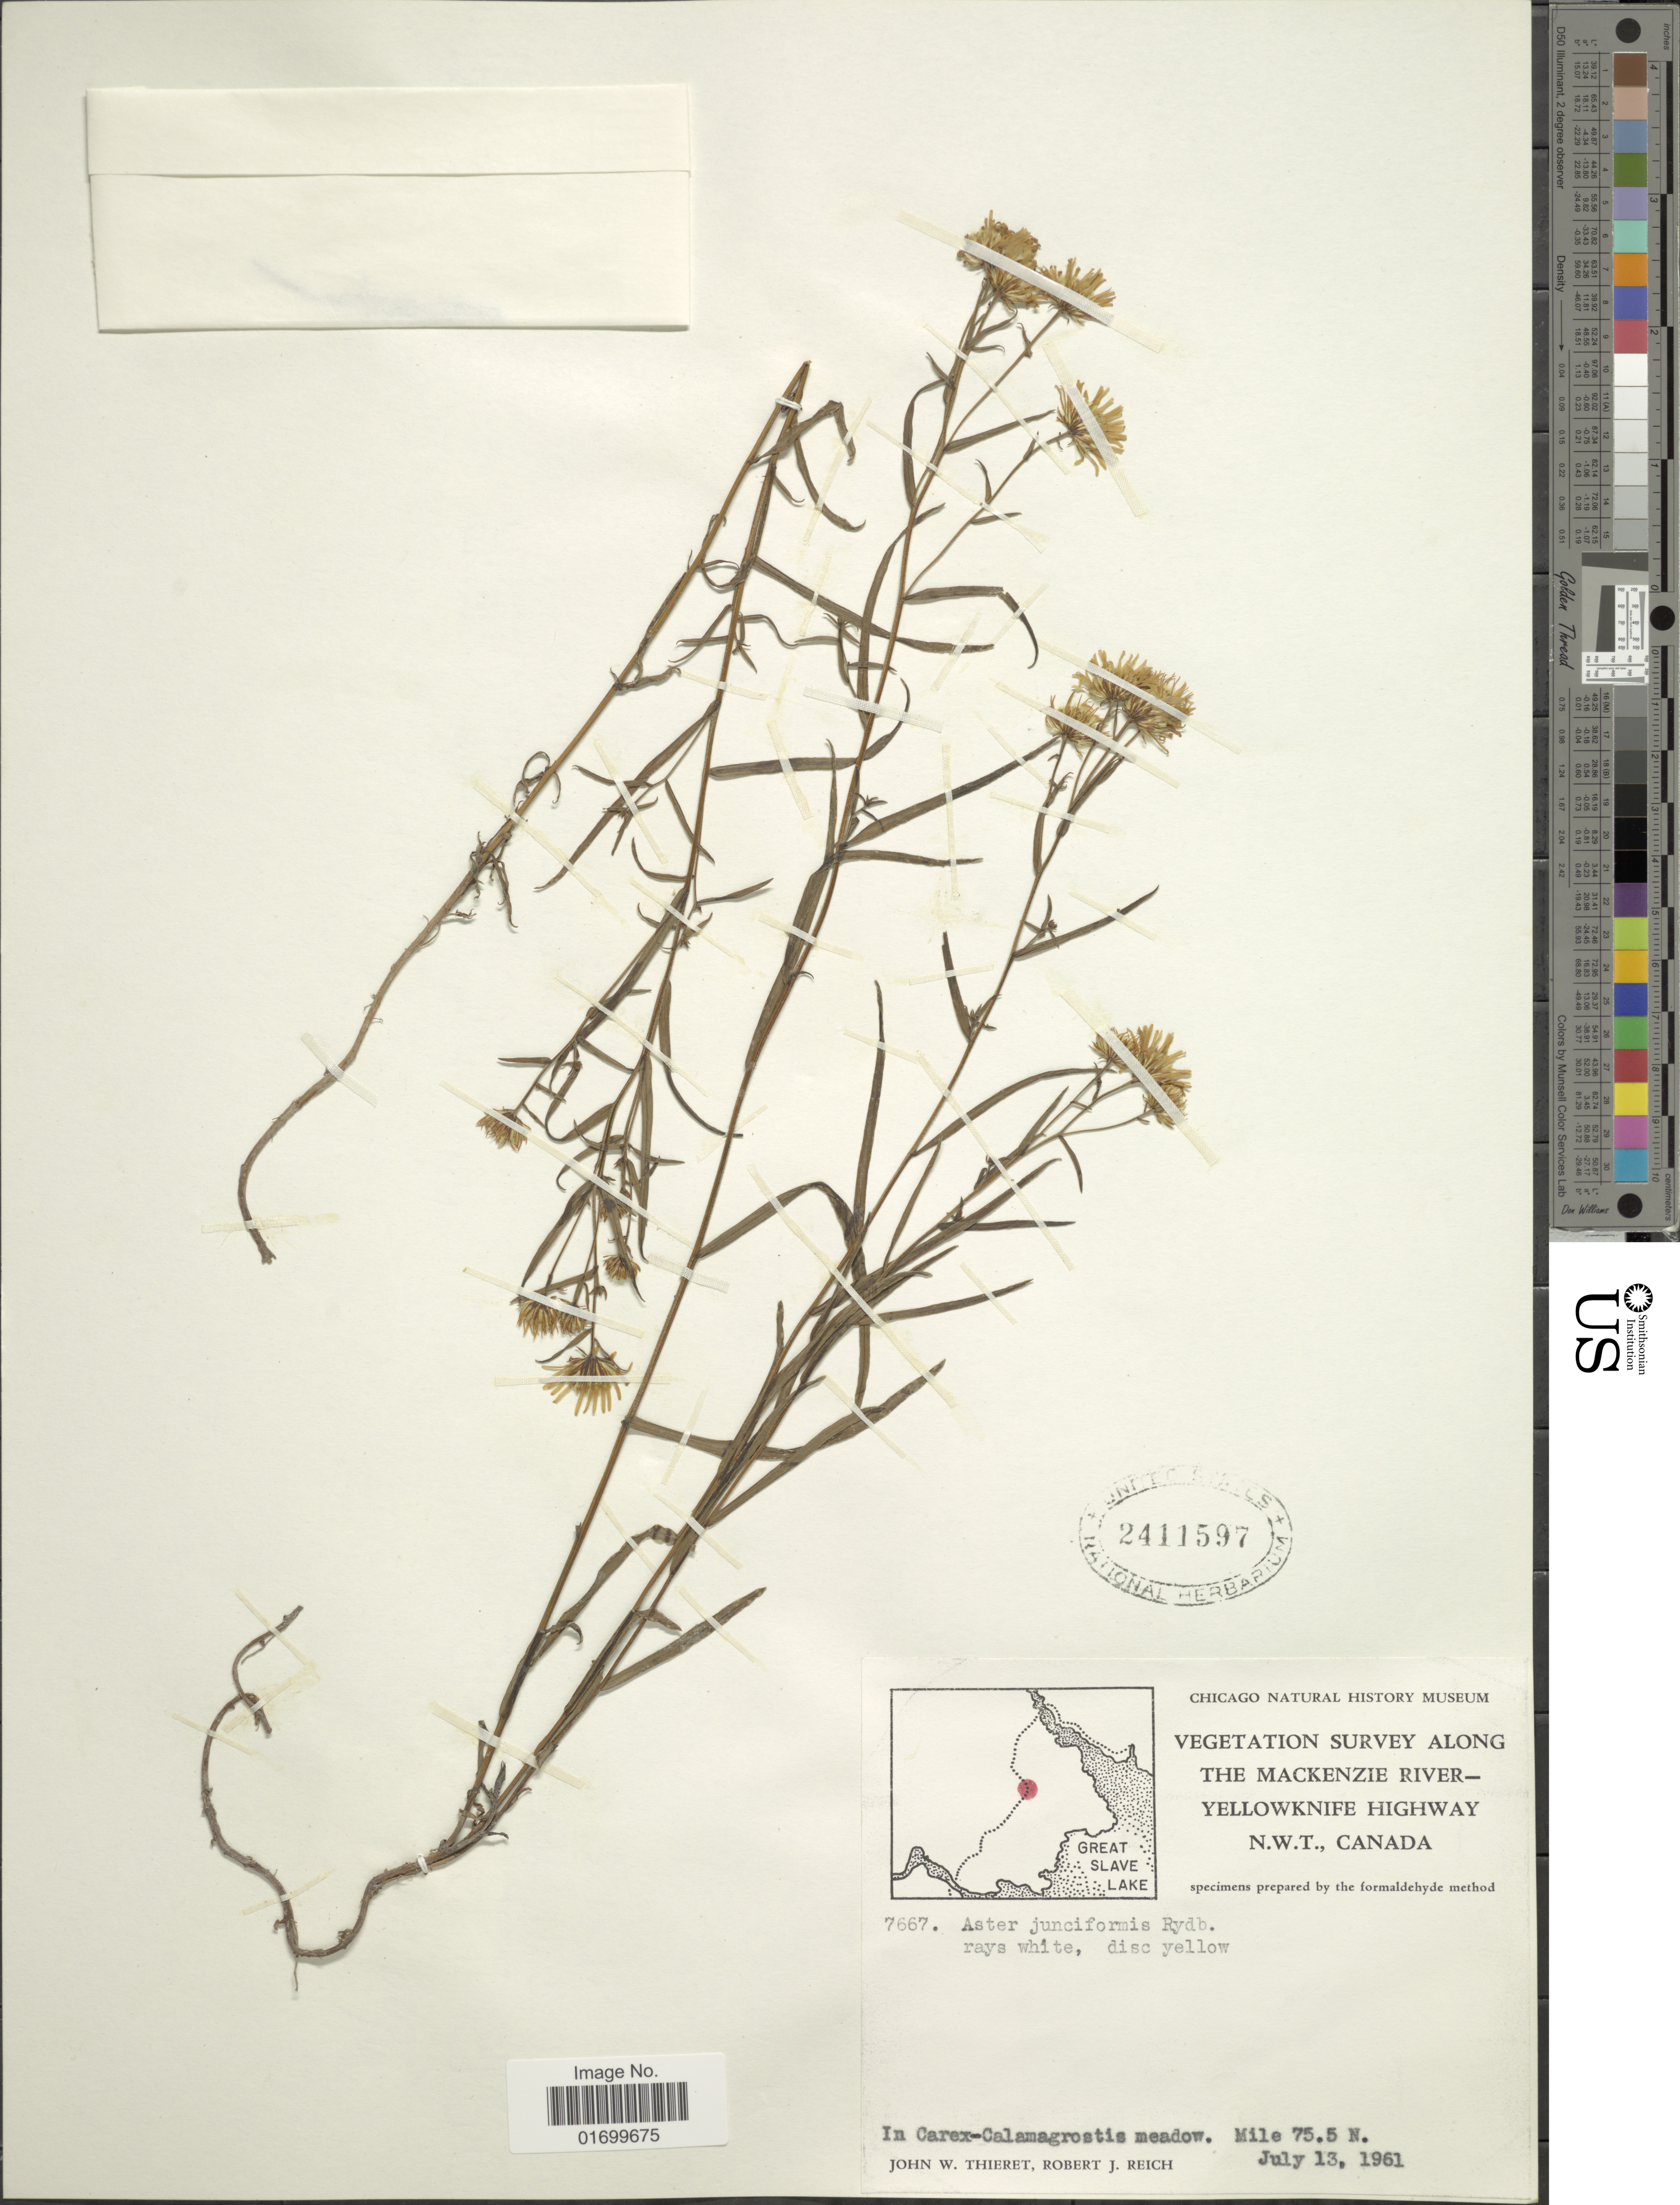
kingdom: Plantae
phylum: Tracheophyta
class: Magnoliopsida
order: Asterales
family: Asteraceae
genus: Symphyotrichum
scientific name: Symphyotrichum boreale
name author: (Torr. & A. Gray) Á. Löve & D. Löve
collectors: J. W. Thieret & R. Reich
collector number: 7667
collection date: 1961-07-13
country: Canada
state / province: Northwest Territories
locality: Mackenzie River-Yellowknife Highway N.W.T., in Carex-Calamagrostis meadow,Mile 75.5 N.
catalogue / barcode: US 2411597